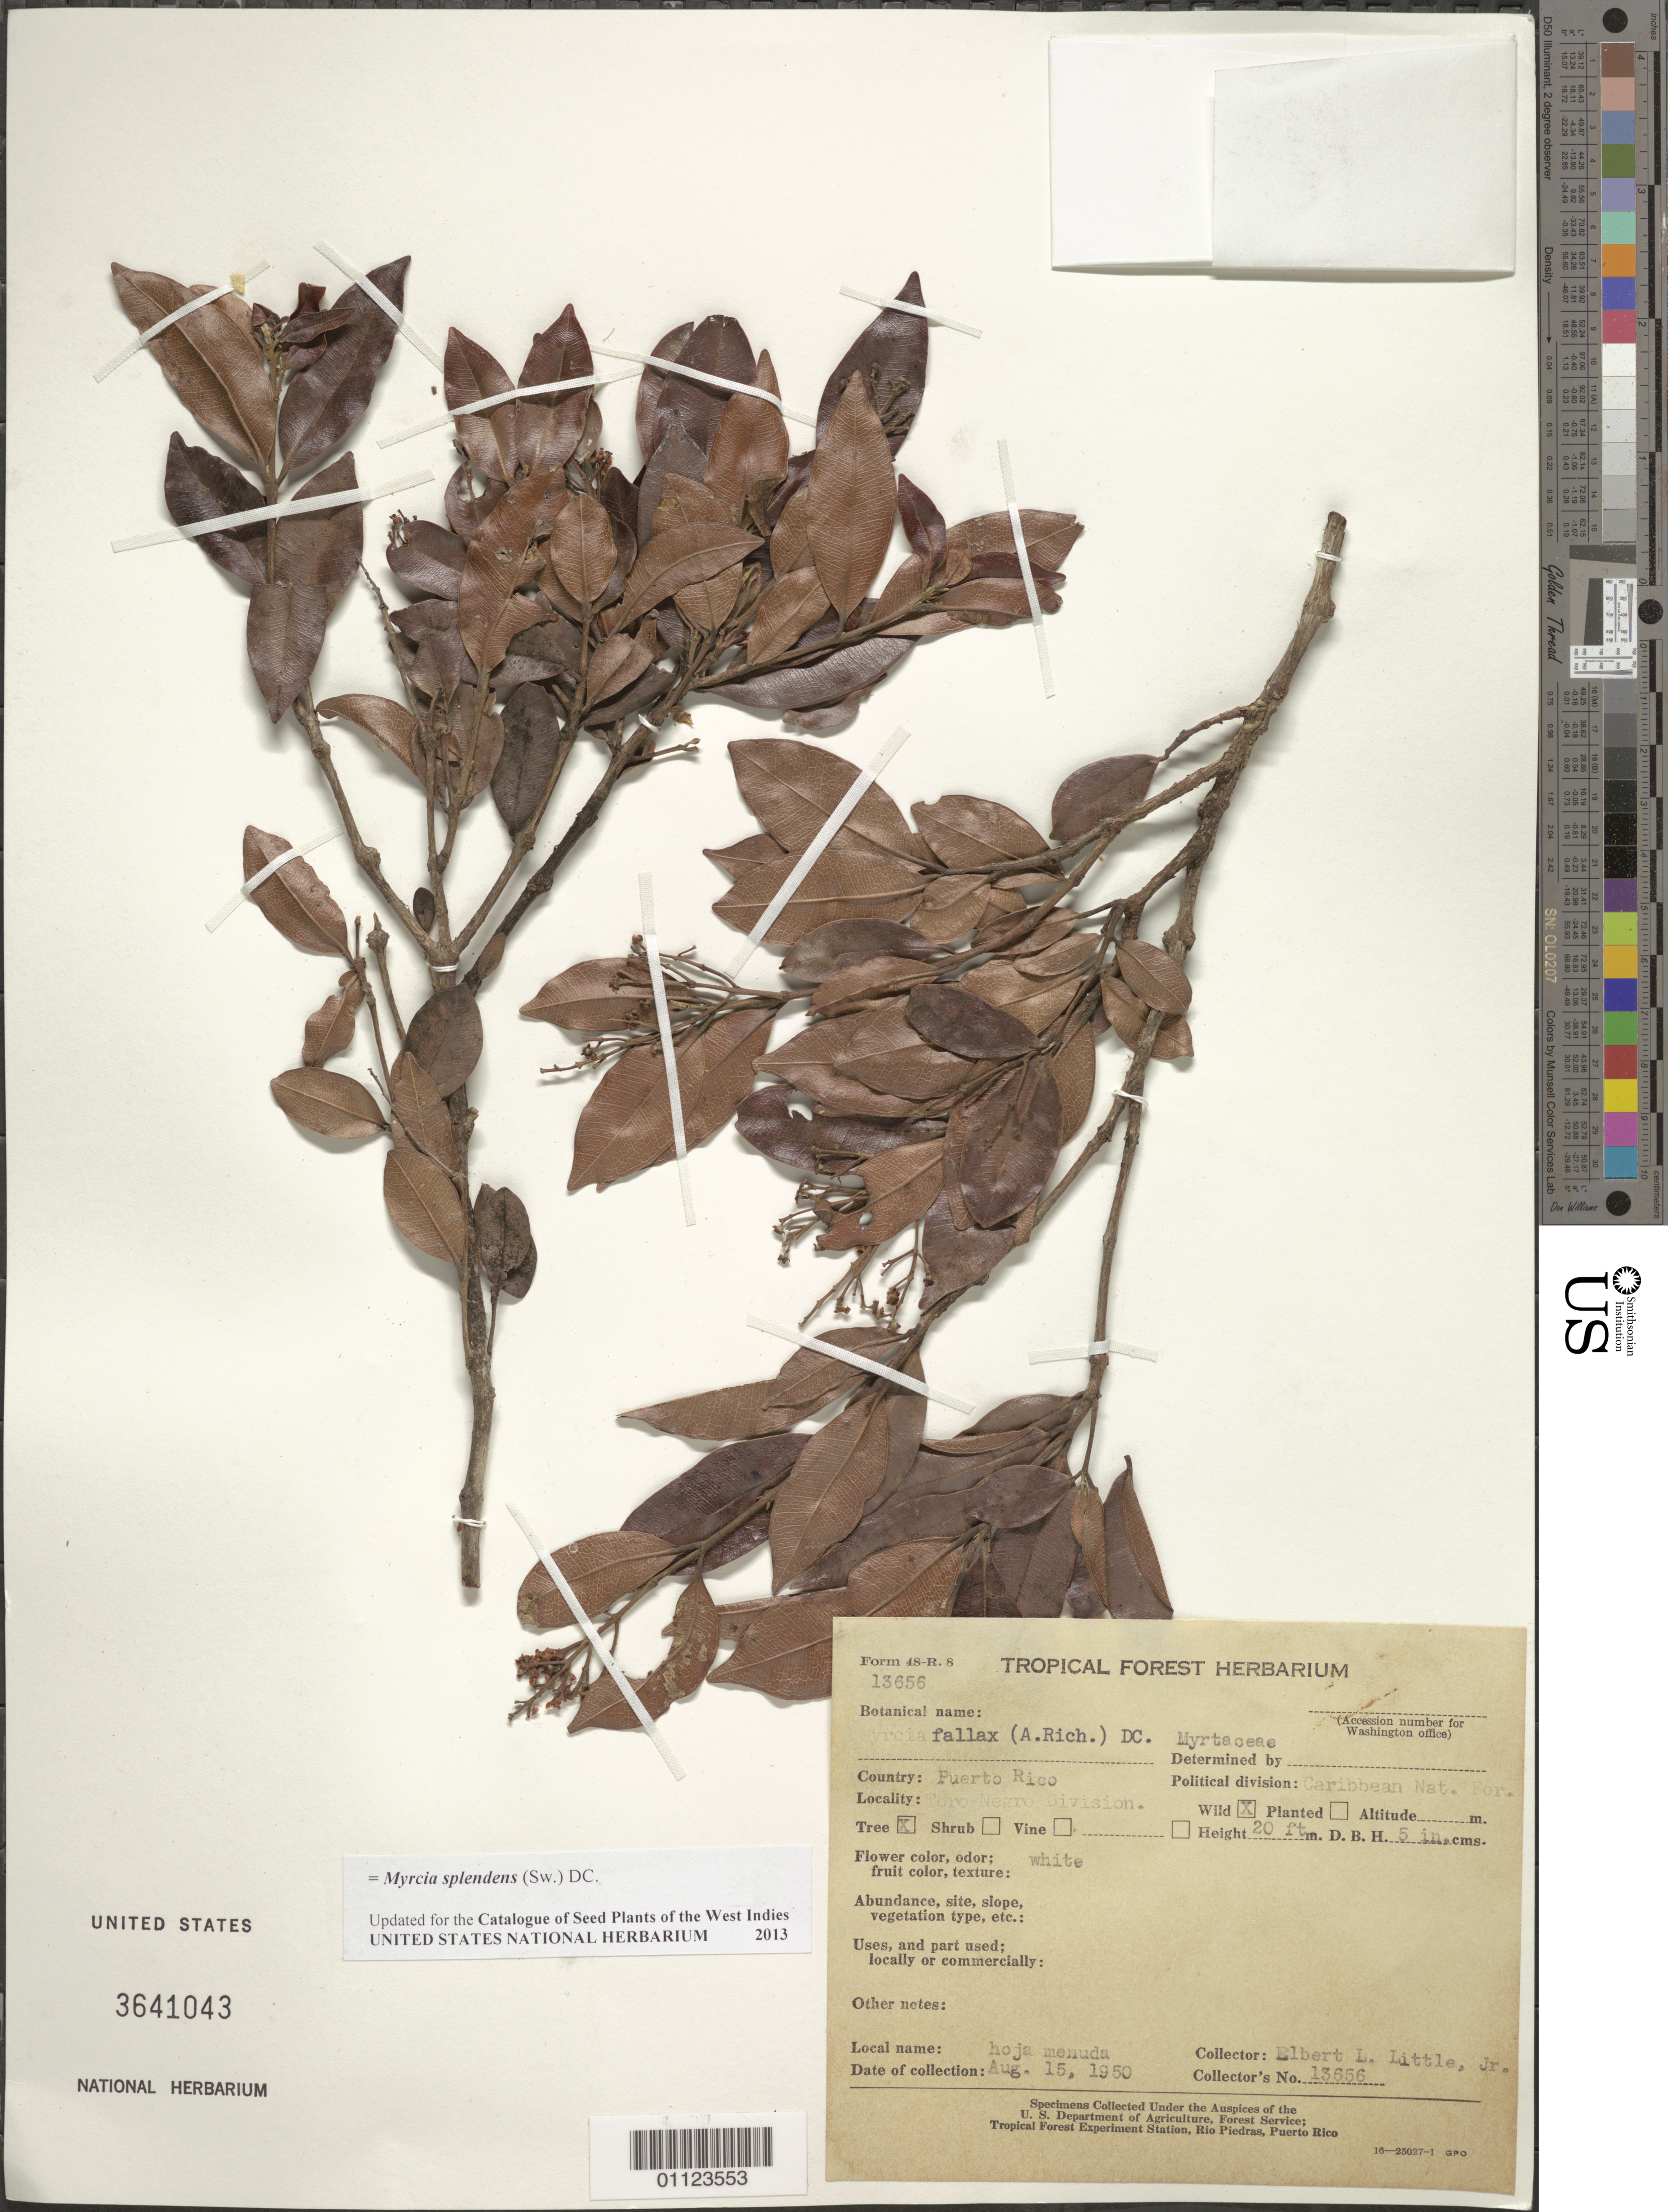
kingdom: Plantae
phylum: Tracheophyta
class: Magnoliopsida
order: Myrtales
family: Myrtaceae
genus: Myrcia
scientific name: Myrcia splendens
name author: (Sw.) DC.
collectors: E. L. Little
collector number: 13656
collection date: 1950-08-15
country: Puerto Rico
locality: Caribbean Nat'l. Forest, Toro Negro Division.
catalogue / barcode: US 3641043